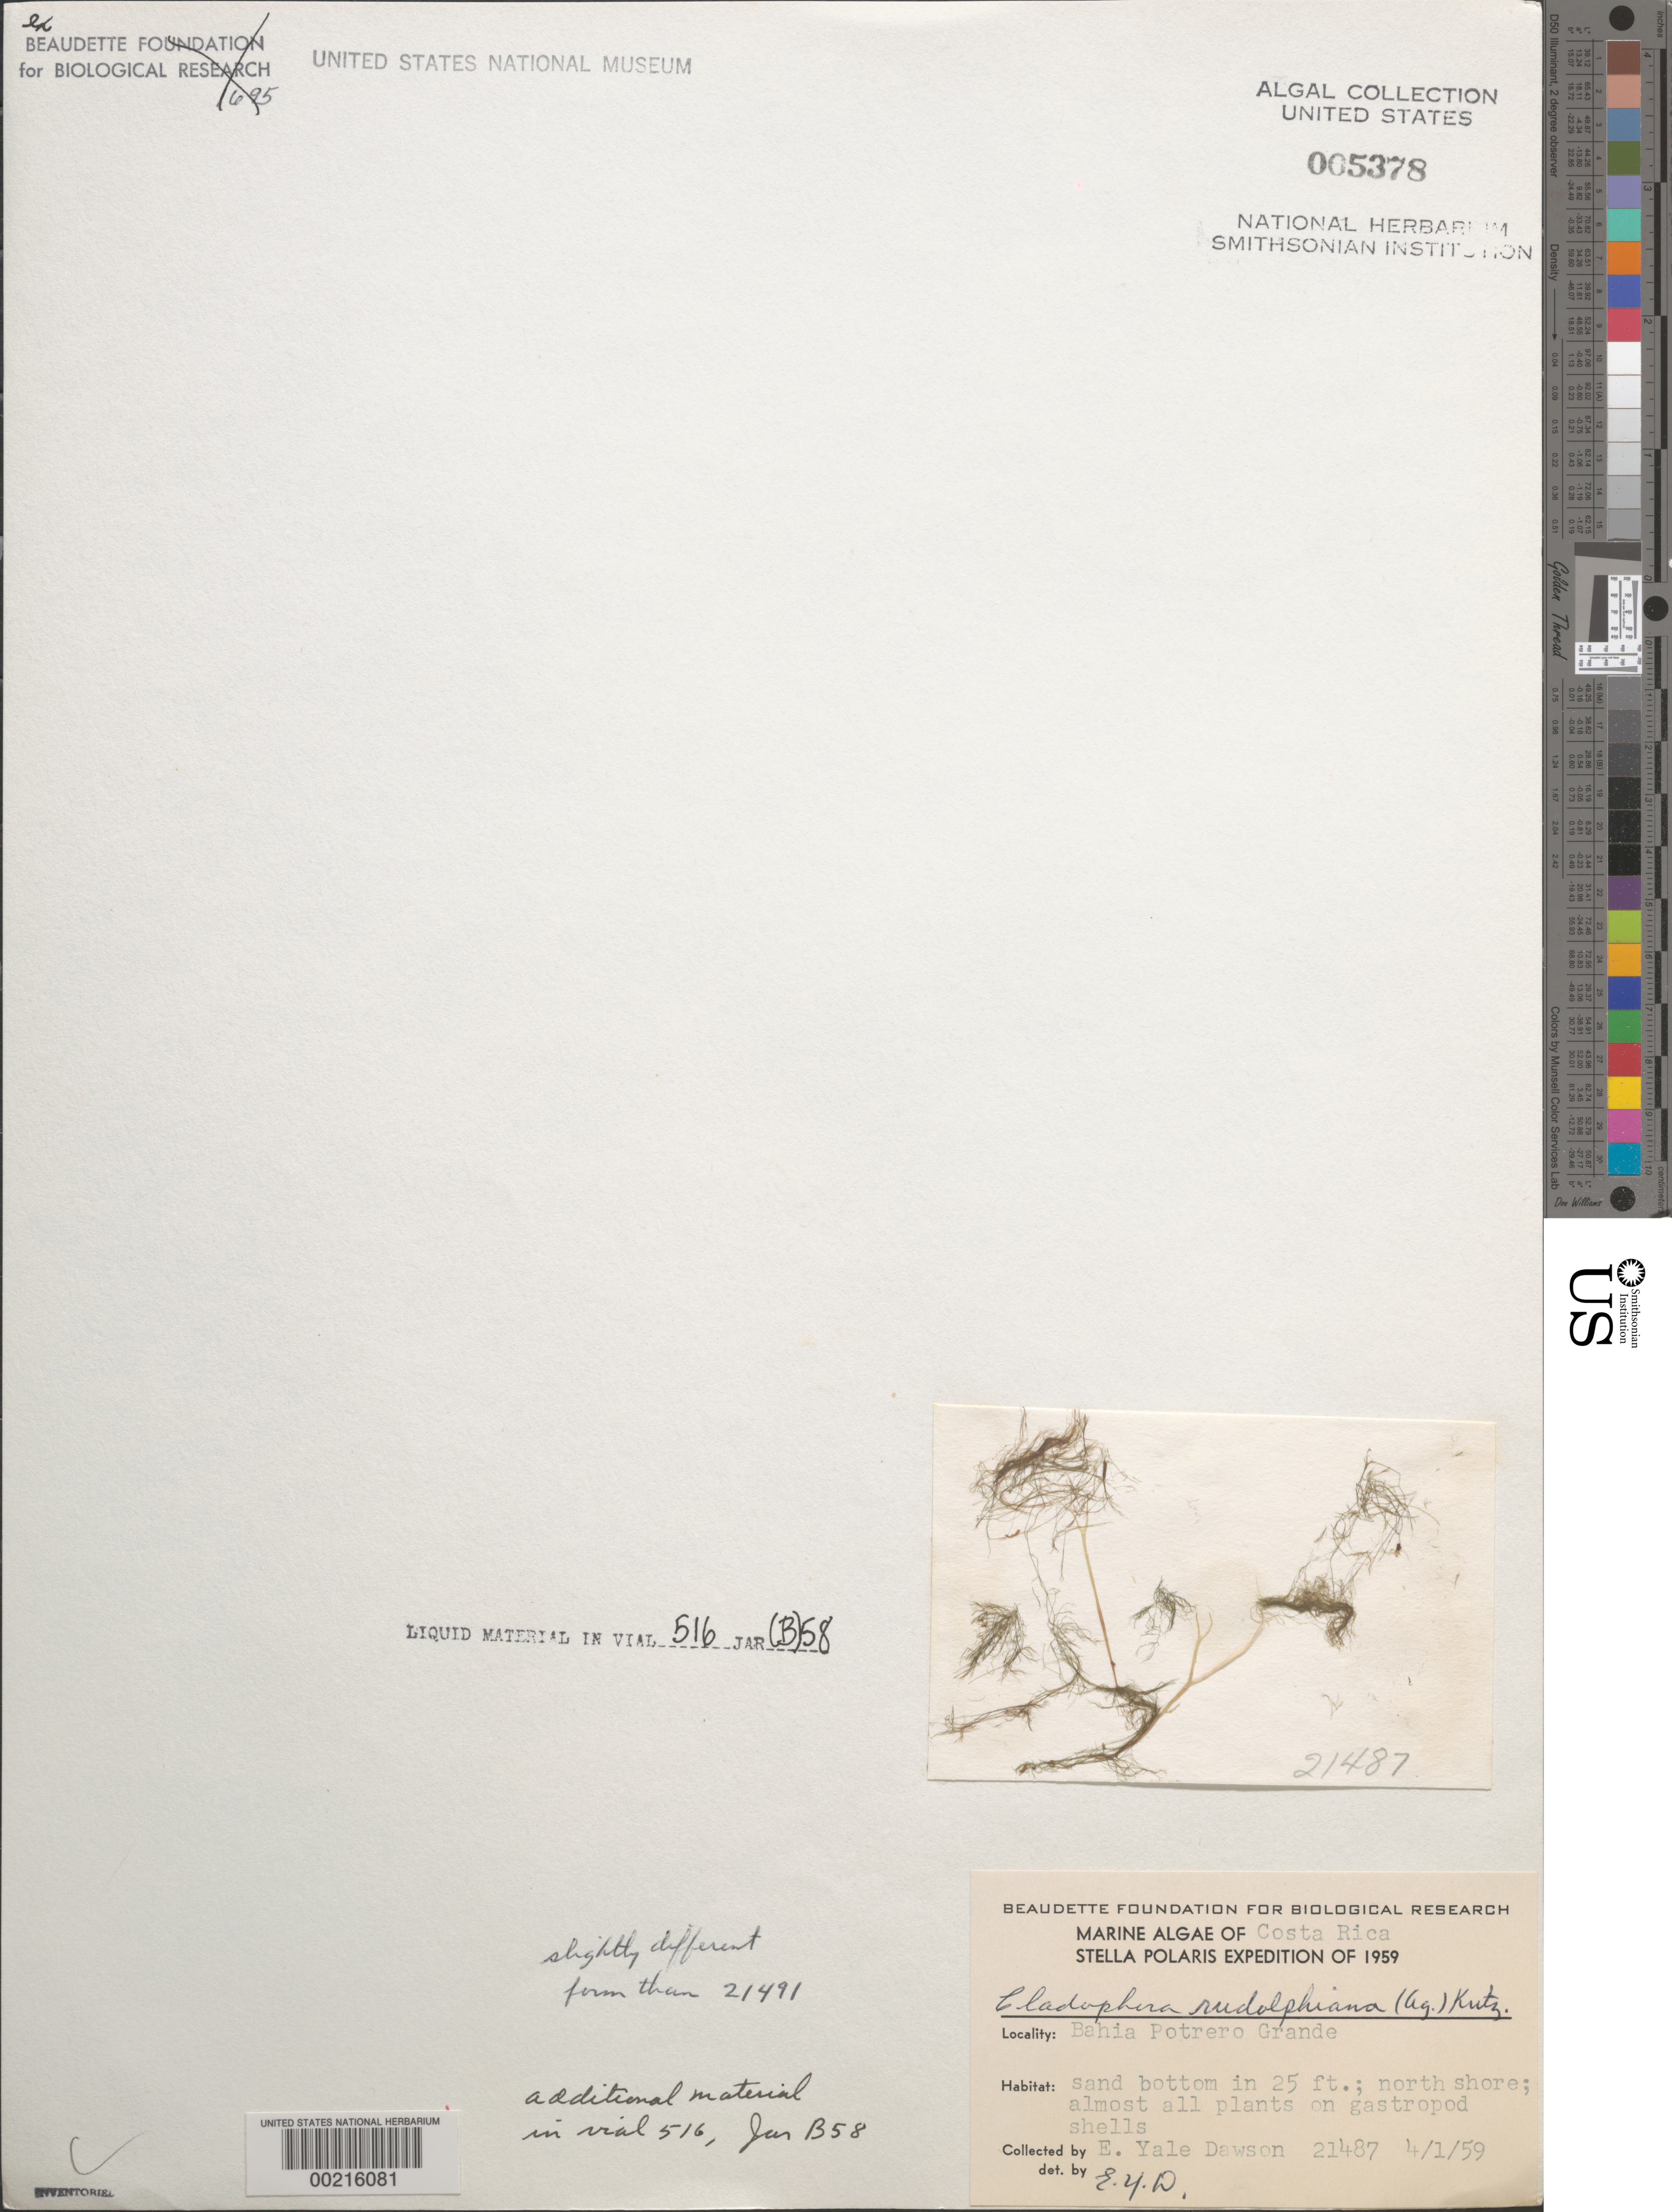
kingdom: Plantae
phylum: Chlorophyta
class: Ulvophyceae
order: Cladophorales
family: Cladophoraceae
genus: Cladophora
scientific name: Cladophora sericea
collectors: E. Y. Dawson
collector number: EYD 21487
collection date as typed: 01 Apr 1959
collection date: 1959-04-01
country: Costa Rica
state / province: Guanacaste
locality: Bahia Potrero Grande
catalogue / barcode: US 5378